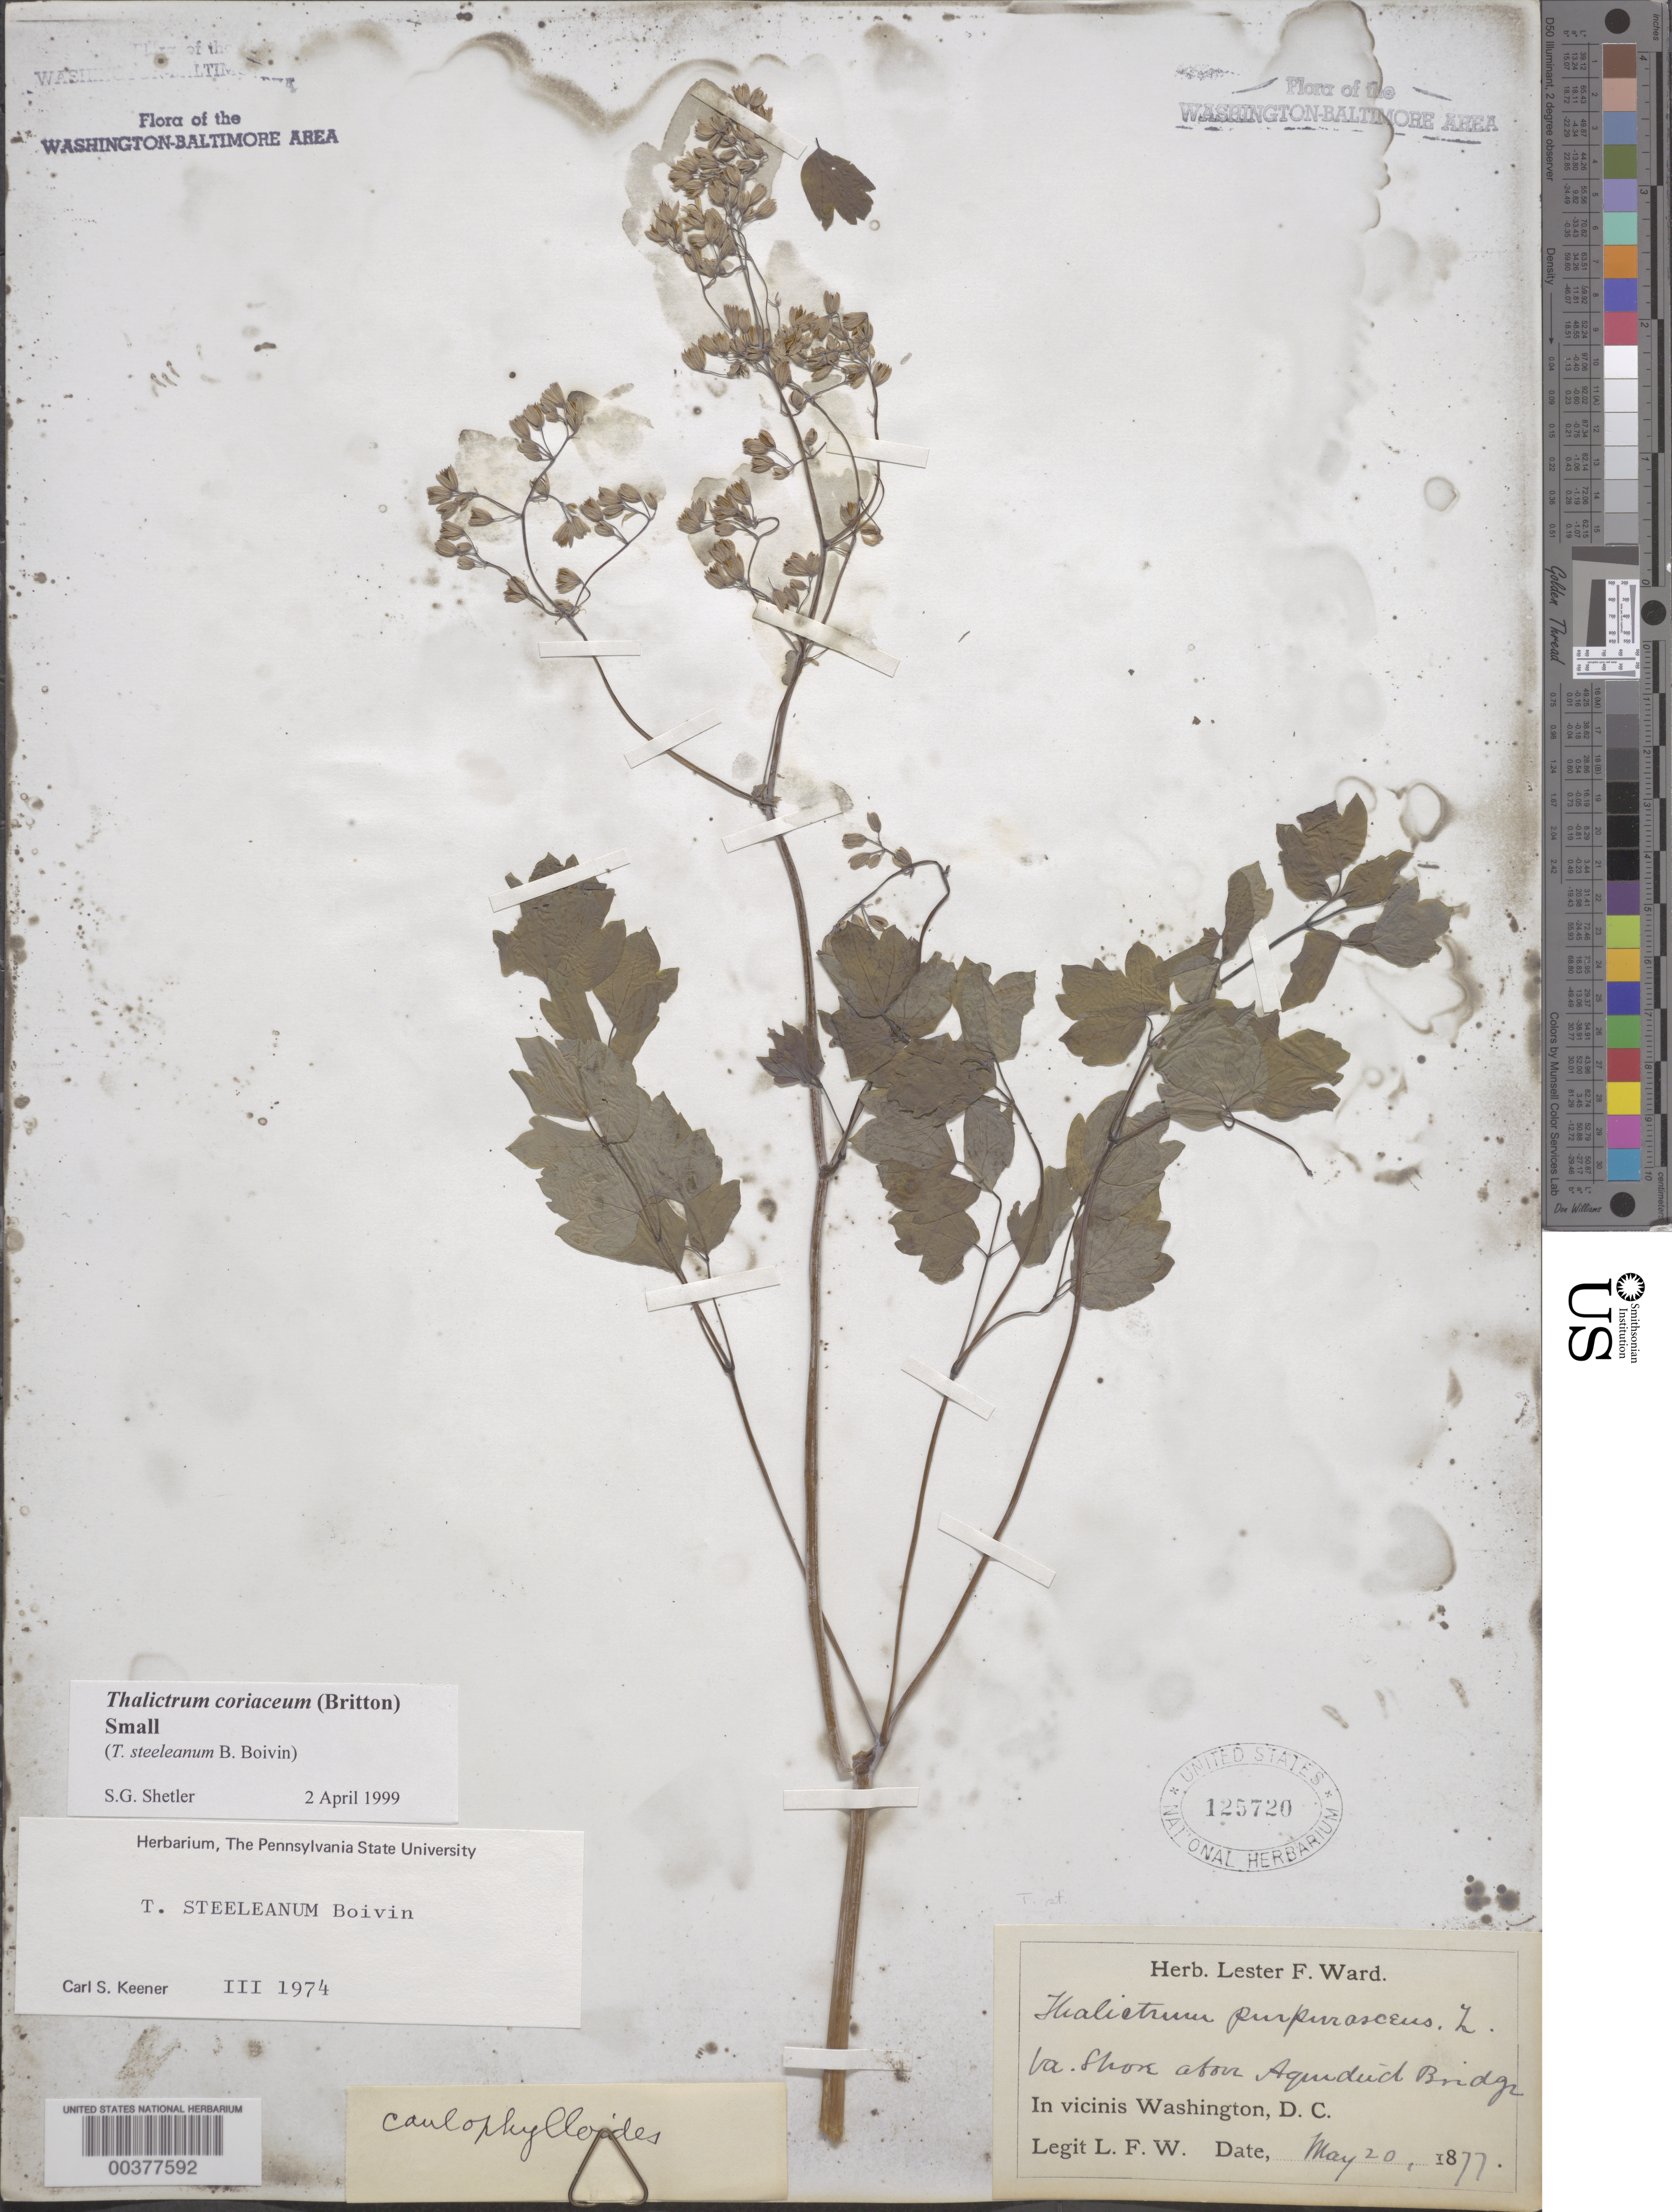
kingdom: Plantae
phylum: Tracheophyta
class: Magnoliopsida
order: Ranunculales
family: Ranunculaceae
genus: Thalictrum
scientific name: Thalictrum coriaceum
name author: (Britton) Small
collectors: L. F. Ward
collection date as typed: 20 May 1877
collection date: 1877-05-20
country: United States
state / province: Virginia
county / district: Fairfax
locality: Shore, above Aqueduct Bridge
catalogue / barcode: US 125720